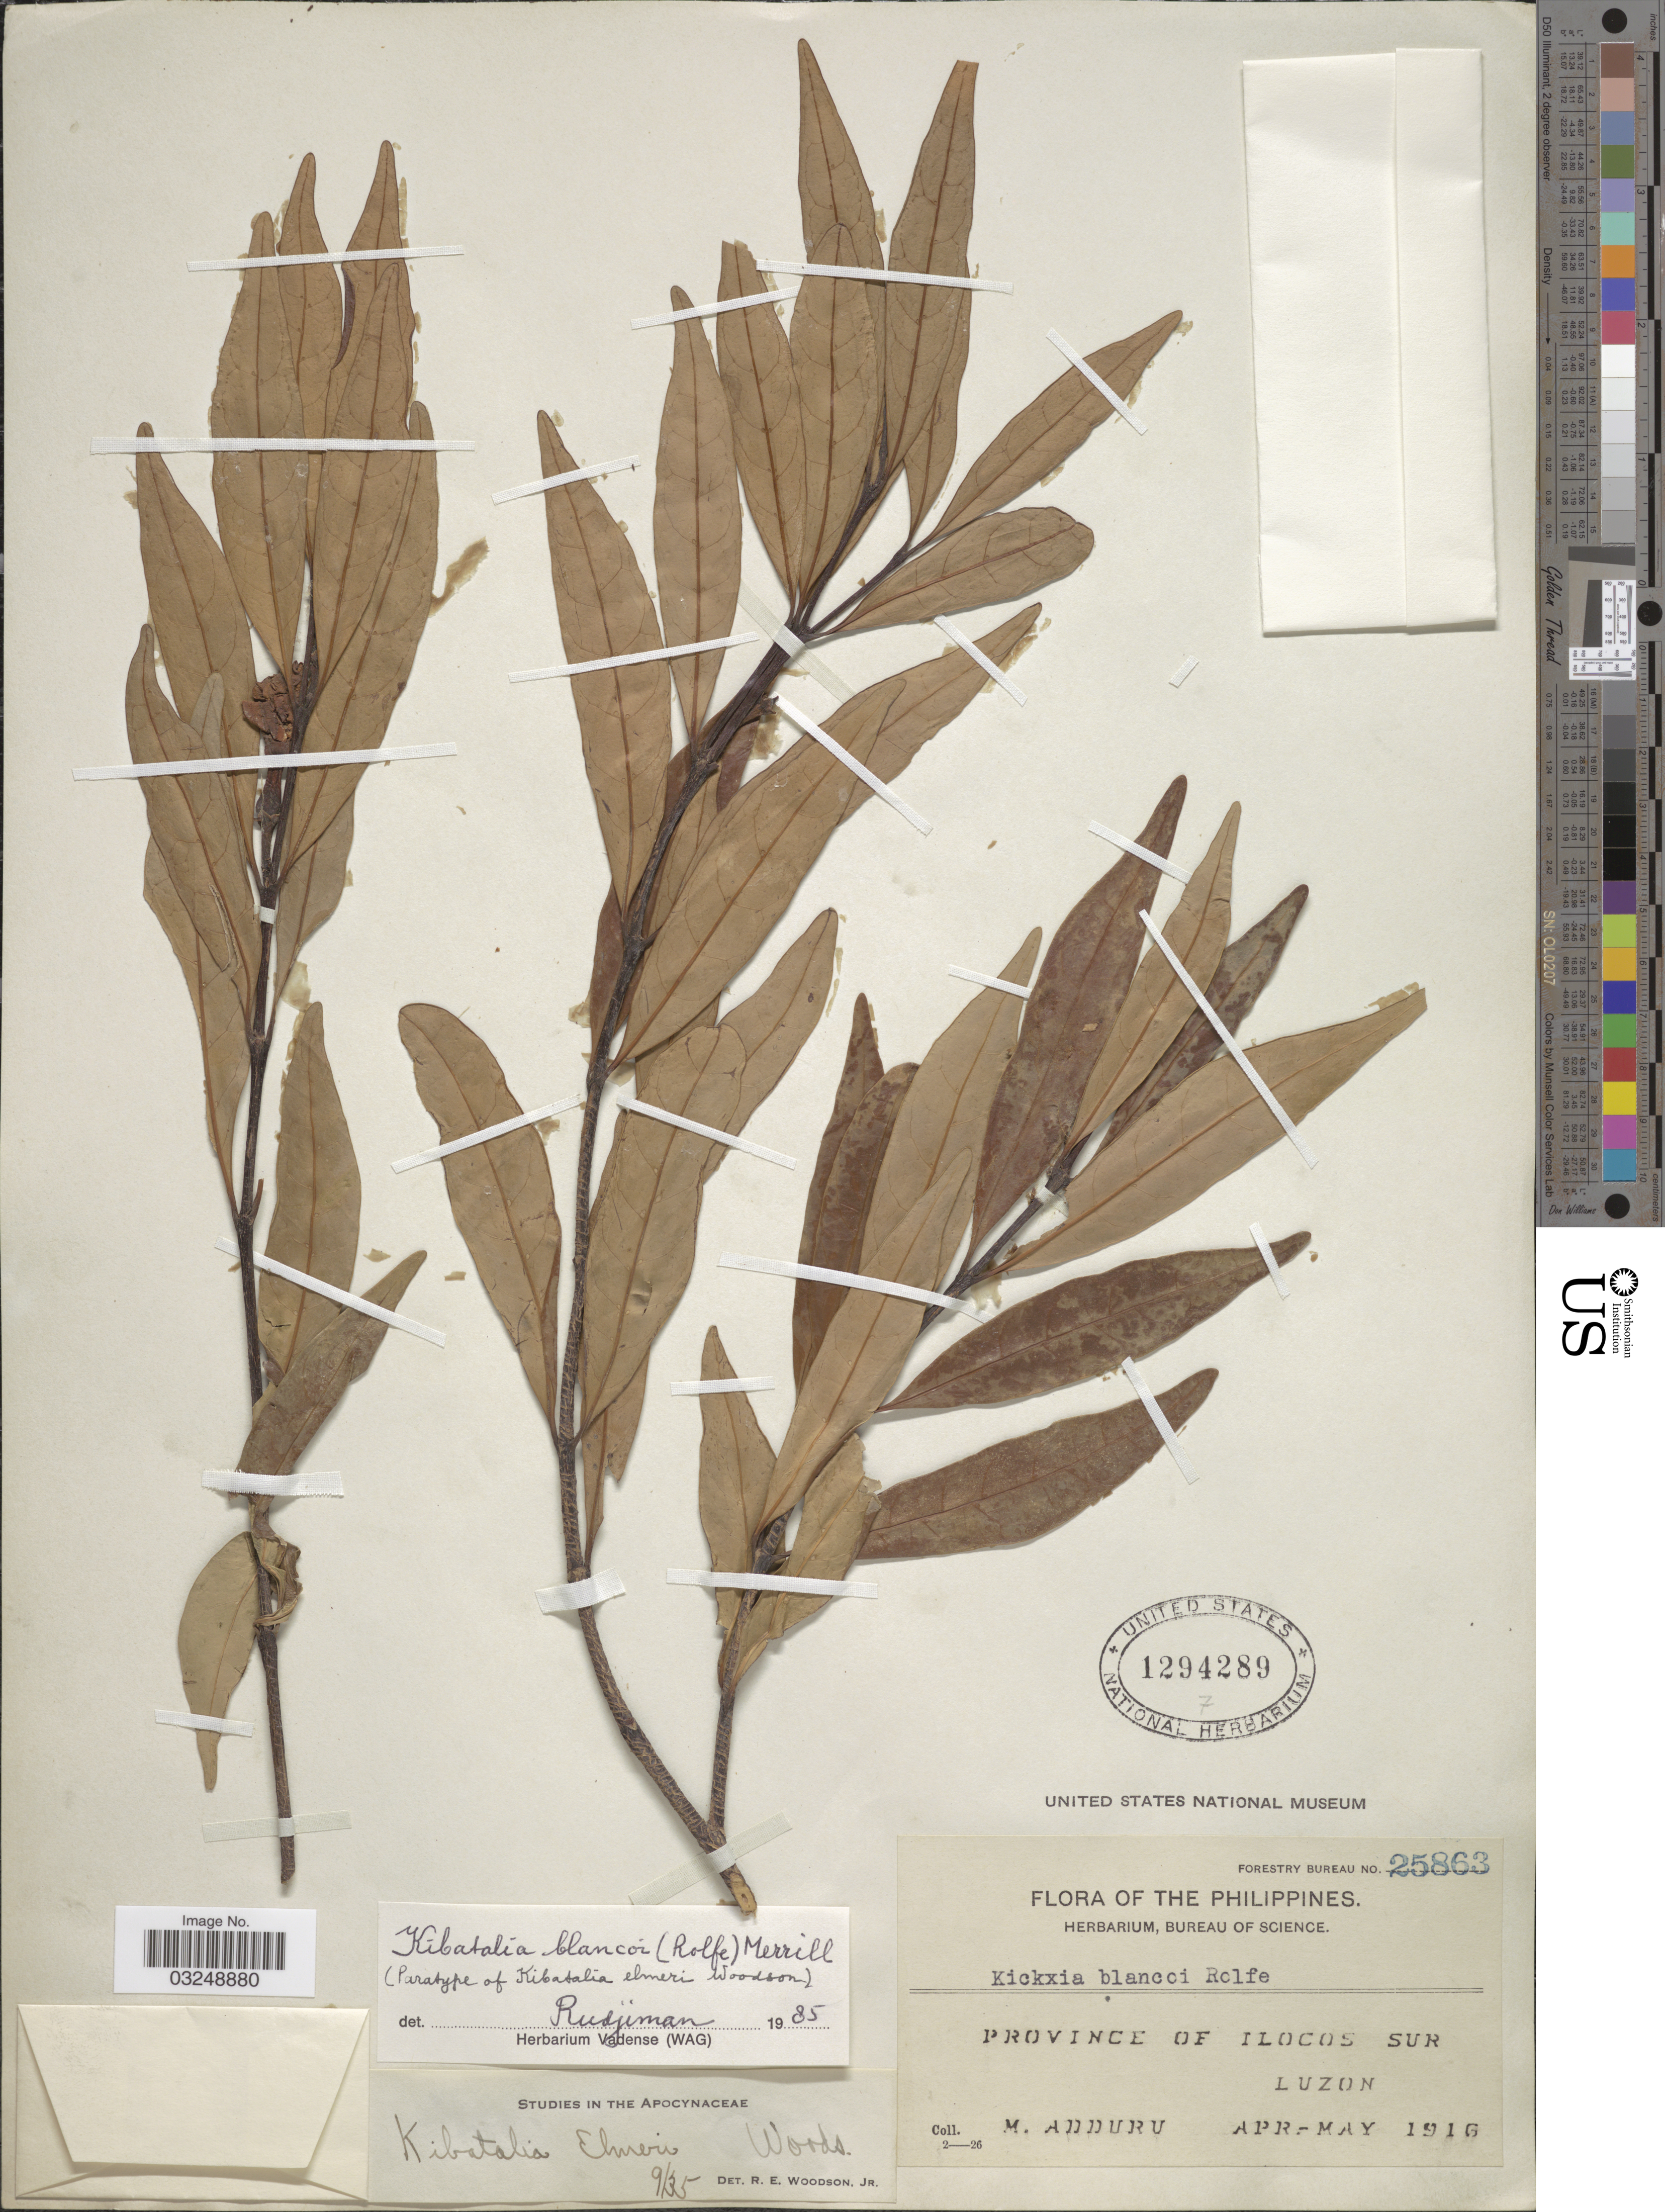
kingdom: Plantae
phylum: Tracheophyta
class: Magnoliopsida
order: Gentianales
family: Apocynaceae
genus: Kibatalia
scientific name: Kibatalia blancoi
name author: (Rolfe ex Stapf) Merr.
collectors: M. Adduru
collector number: Forestry Bureau 25863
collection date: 1916-04/1916-05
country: Philippines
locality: Province of Ilocos Sur, Luzon.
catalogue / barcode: US 1294289